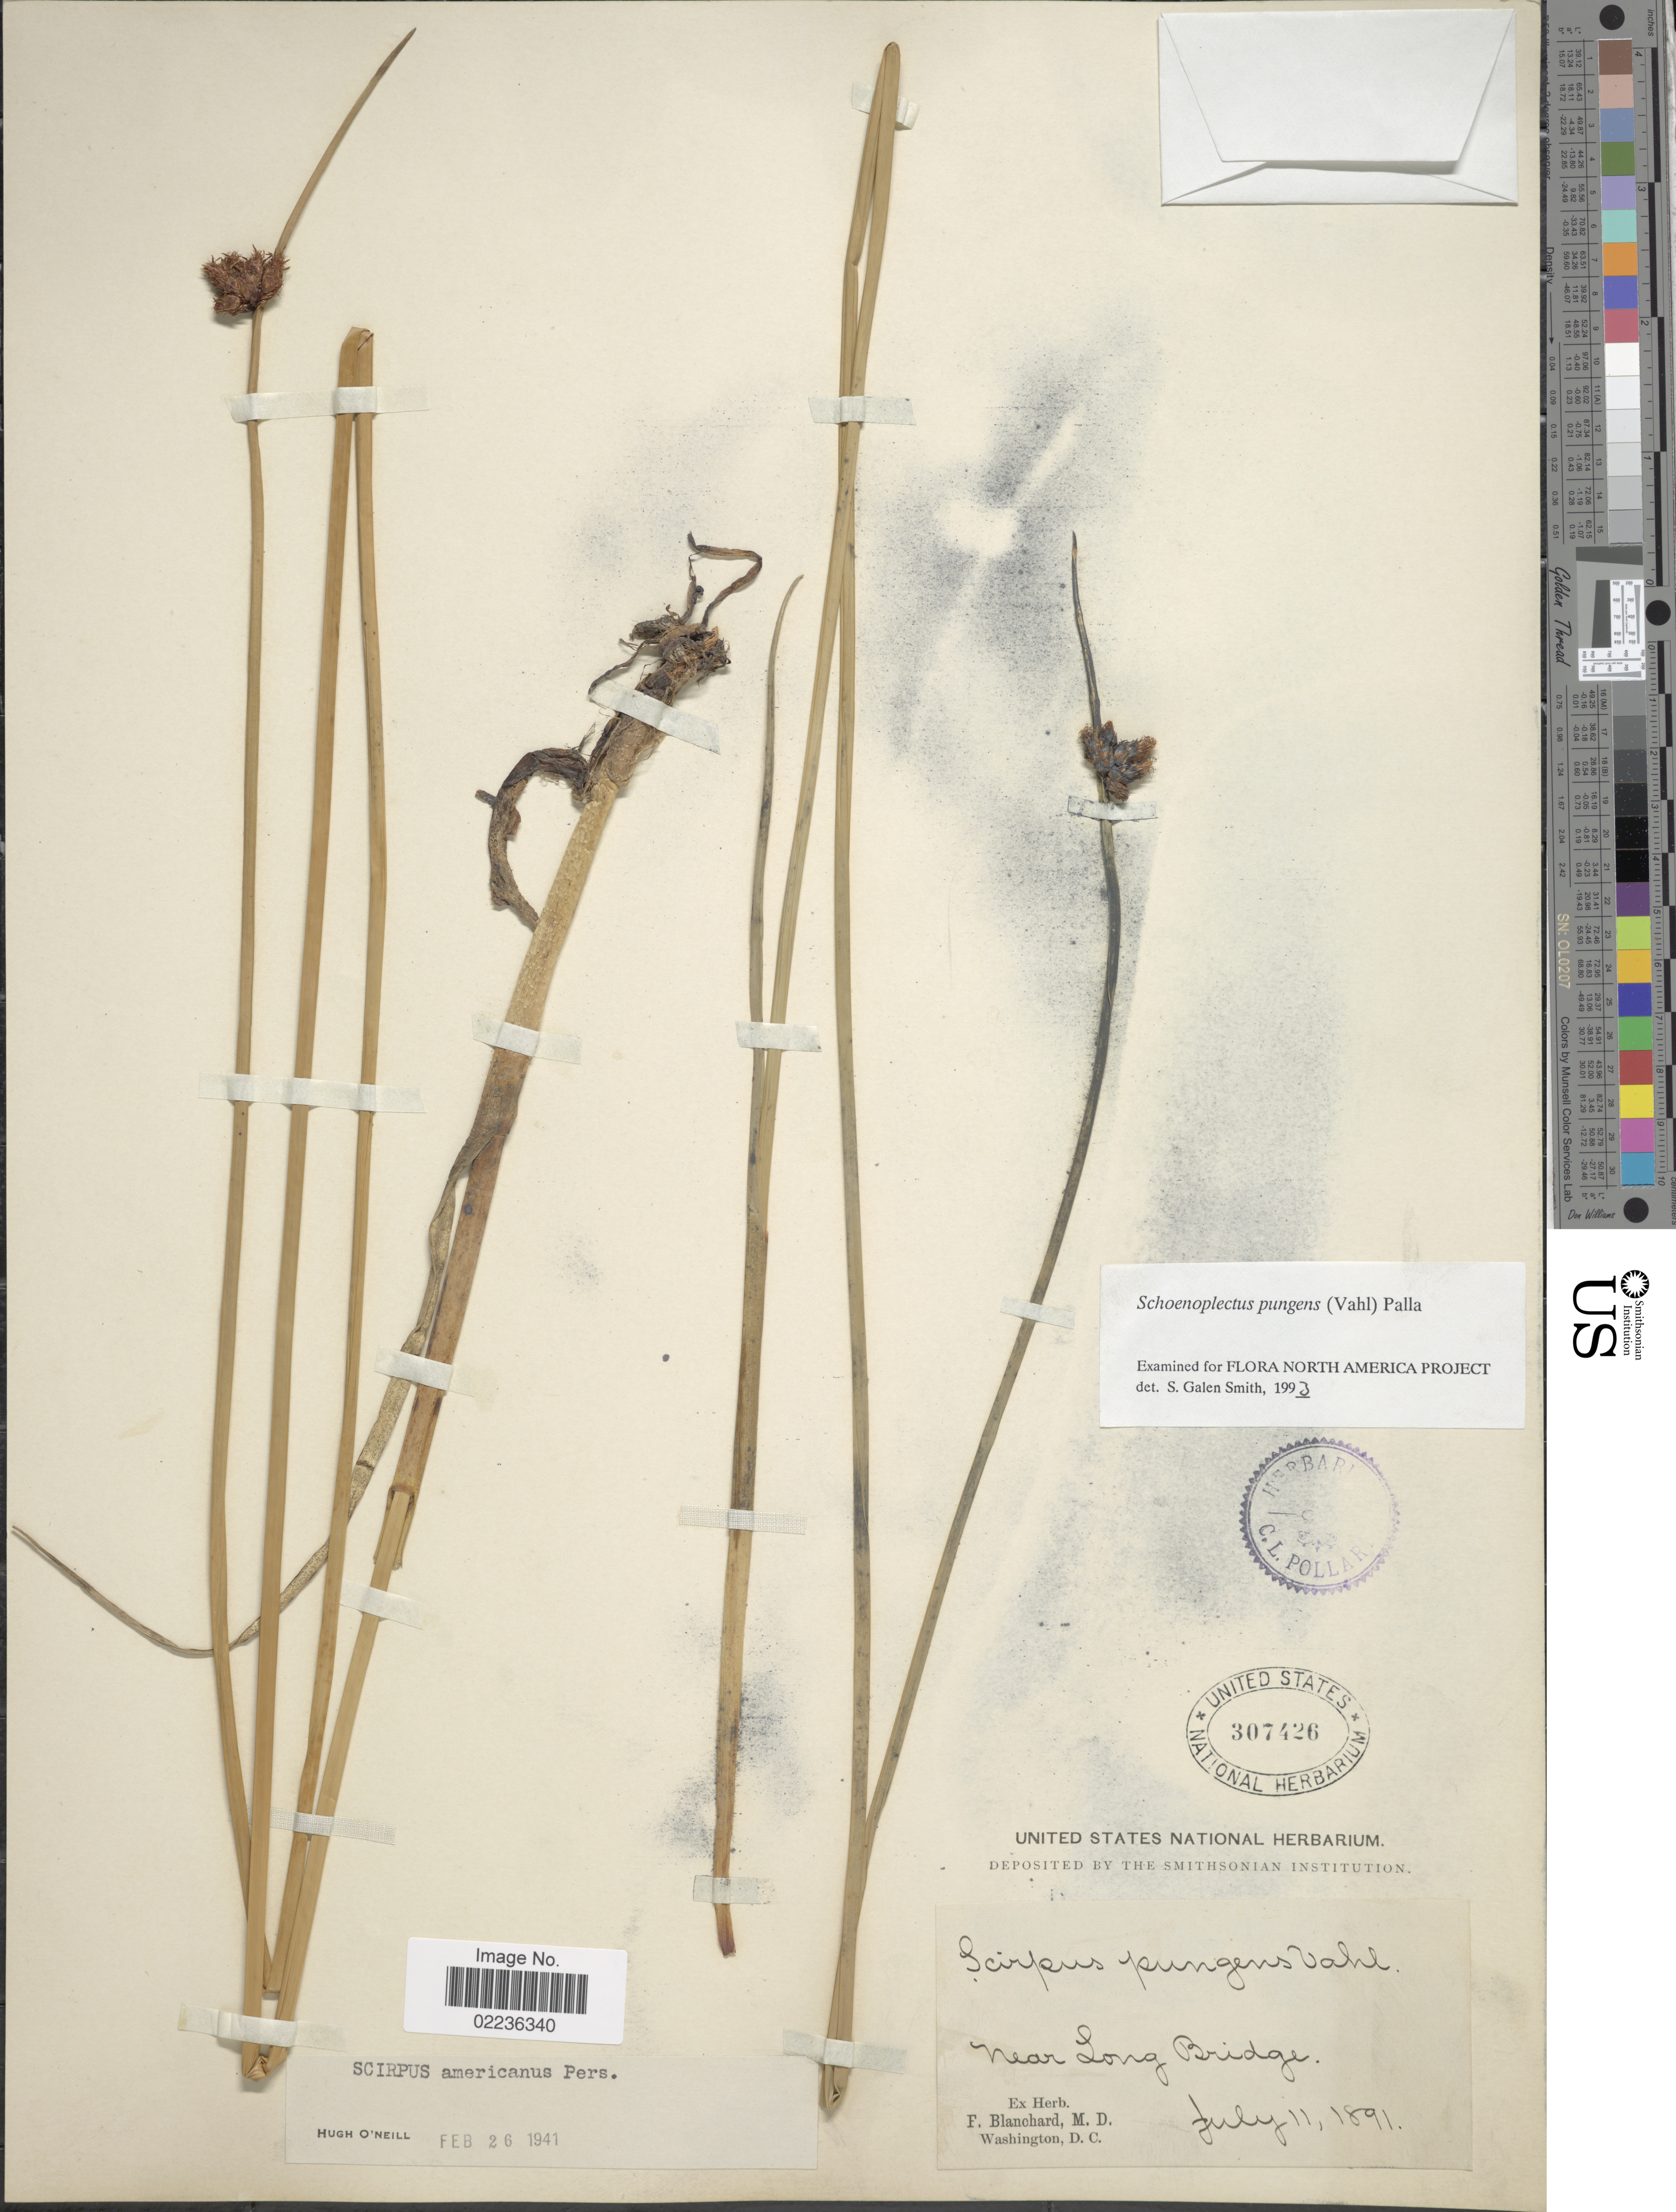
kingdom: Plantae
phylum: Tracheophyta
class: Liliopsida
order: Poales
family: Cyperaceae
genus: Schoenoplectus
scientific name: Schoenoplectus pungens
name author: (Vahl) Palla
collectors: ex herb. F. Blanchard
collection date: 1891-07-11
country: United States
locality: Near Long Bridge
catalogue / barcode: US 307426